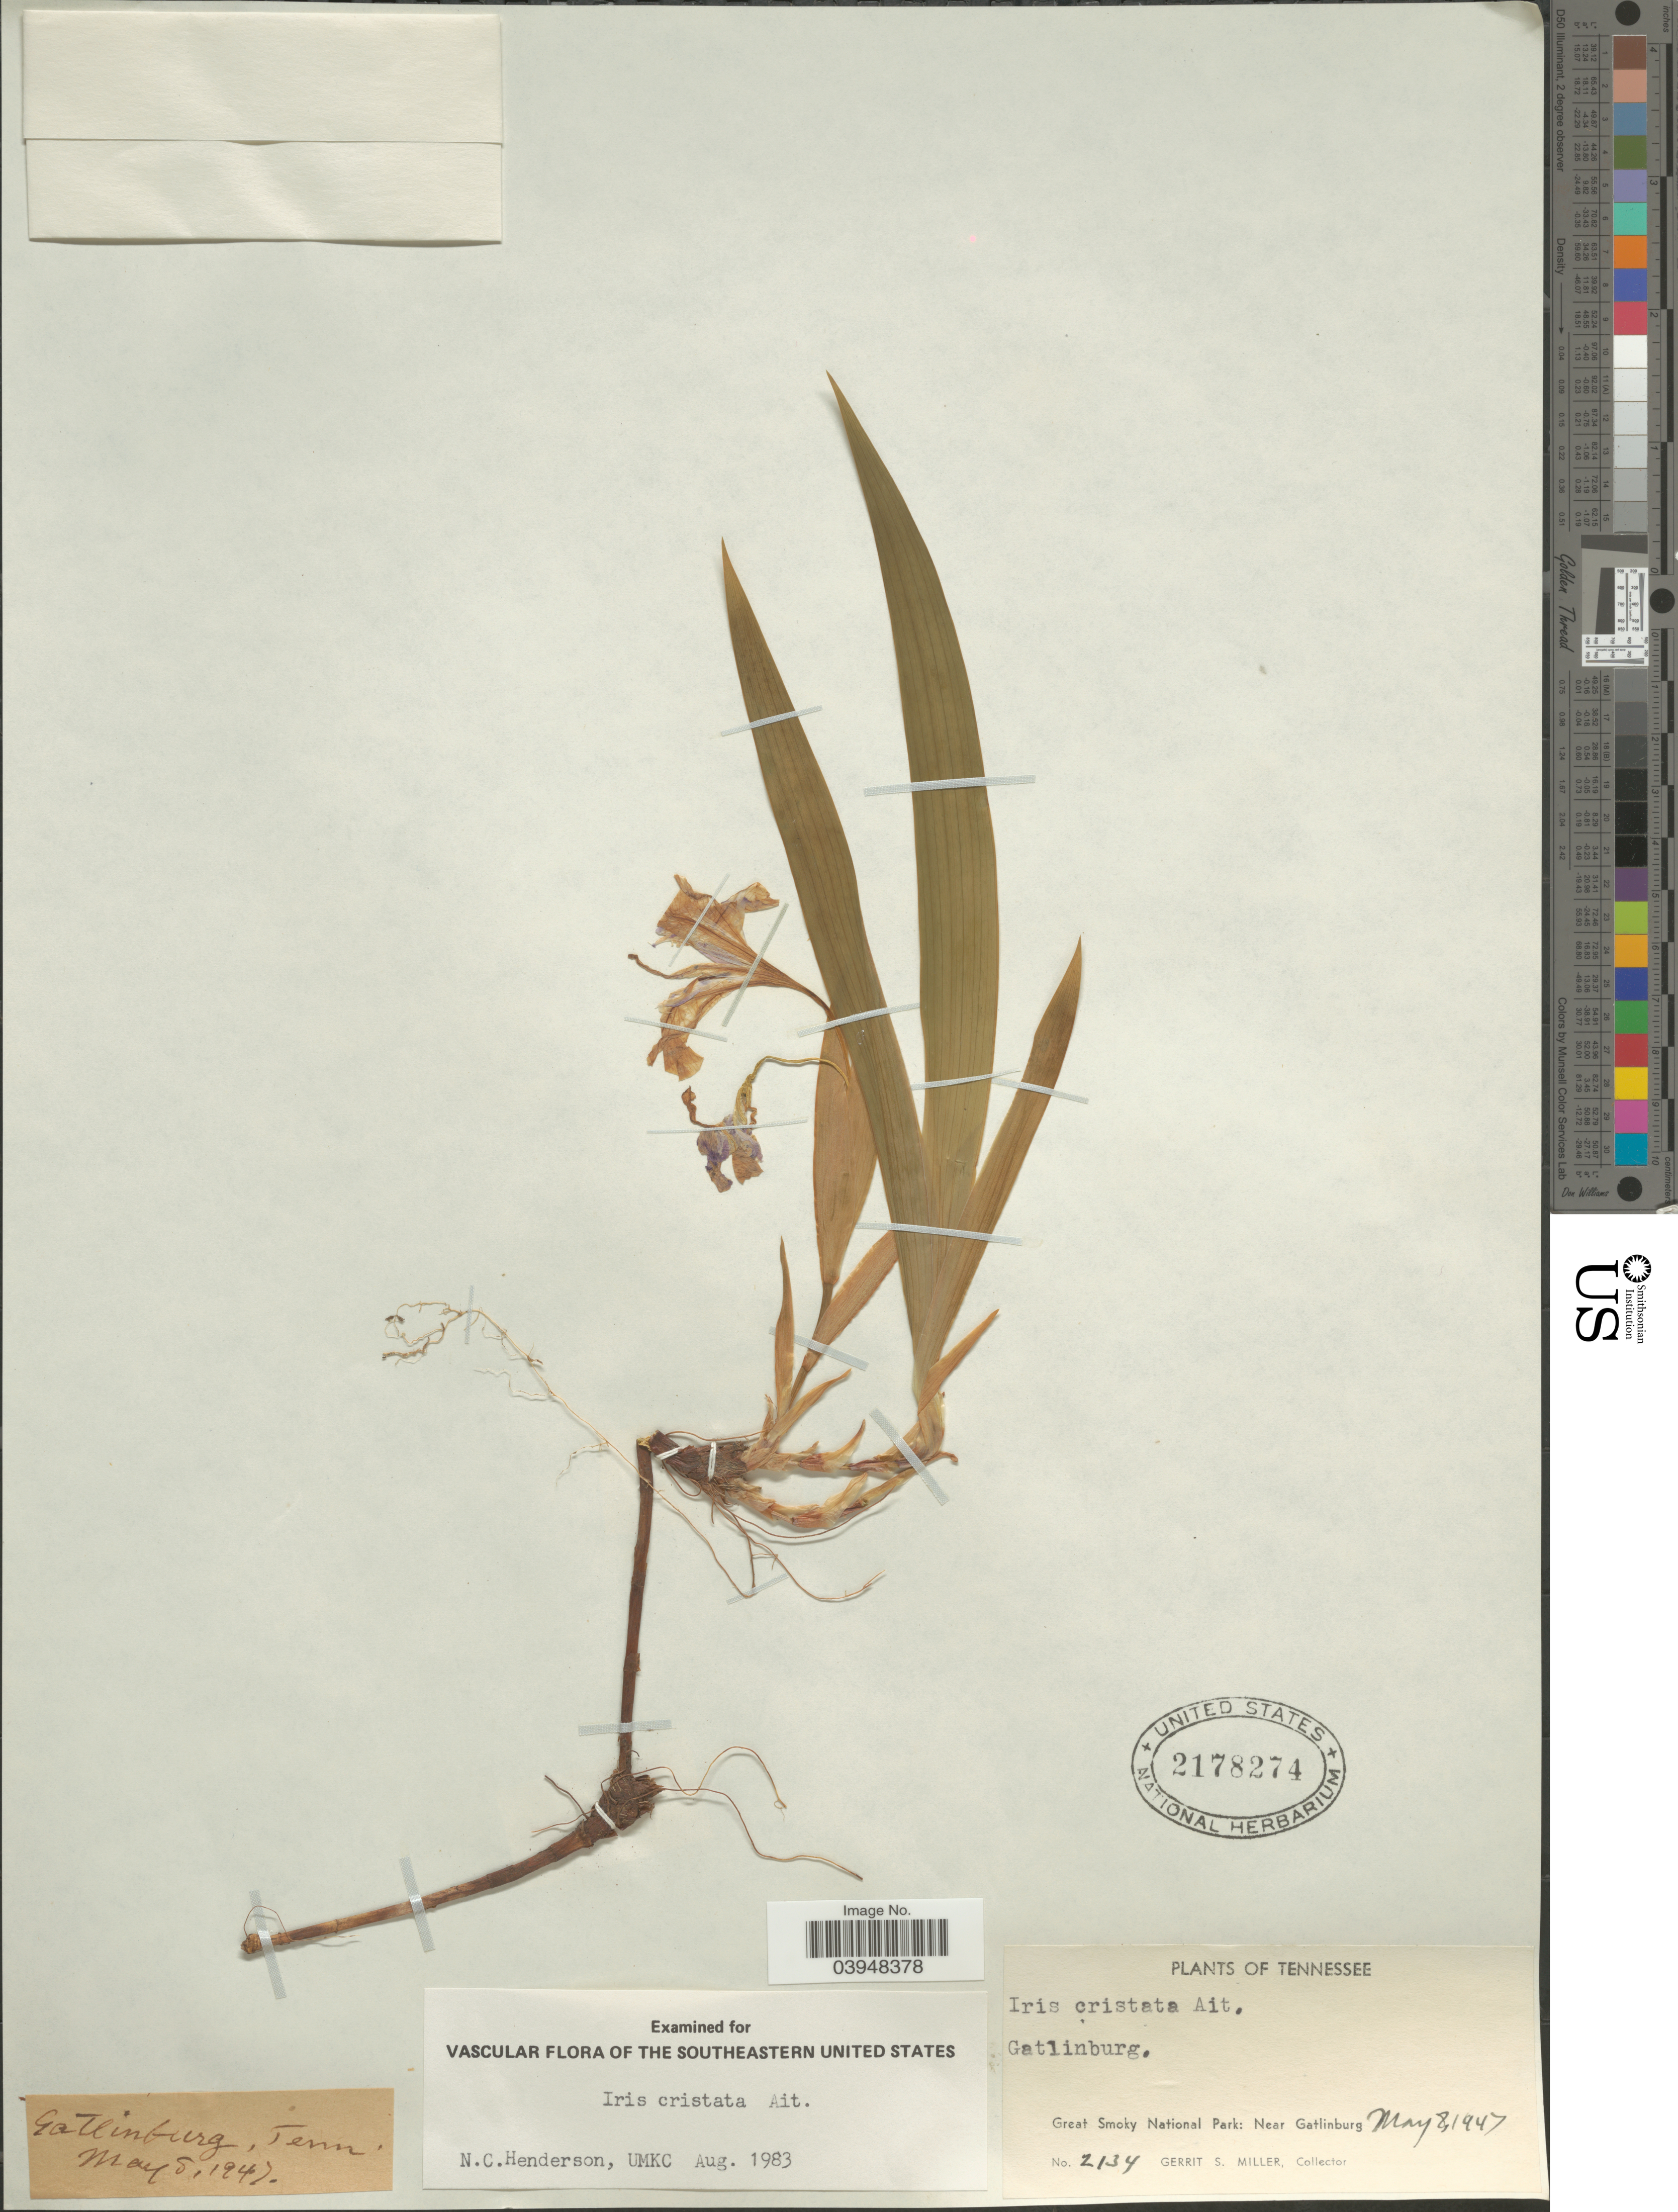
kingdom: Plantae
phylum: Tracheophyta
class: Liliopsida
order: Asparagales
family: Iridaceae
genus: Iris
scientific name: Iris cristata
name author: Aiton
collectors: G. S. Miller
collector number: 2134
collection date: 1947-05-08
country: United States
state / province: Tennessee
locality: Gatlinburg. Great Smoky National Park: Near Gatlinburg.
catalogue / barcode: US 2178274